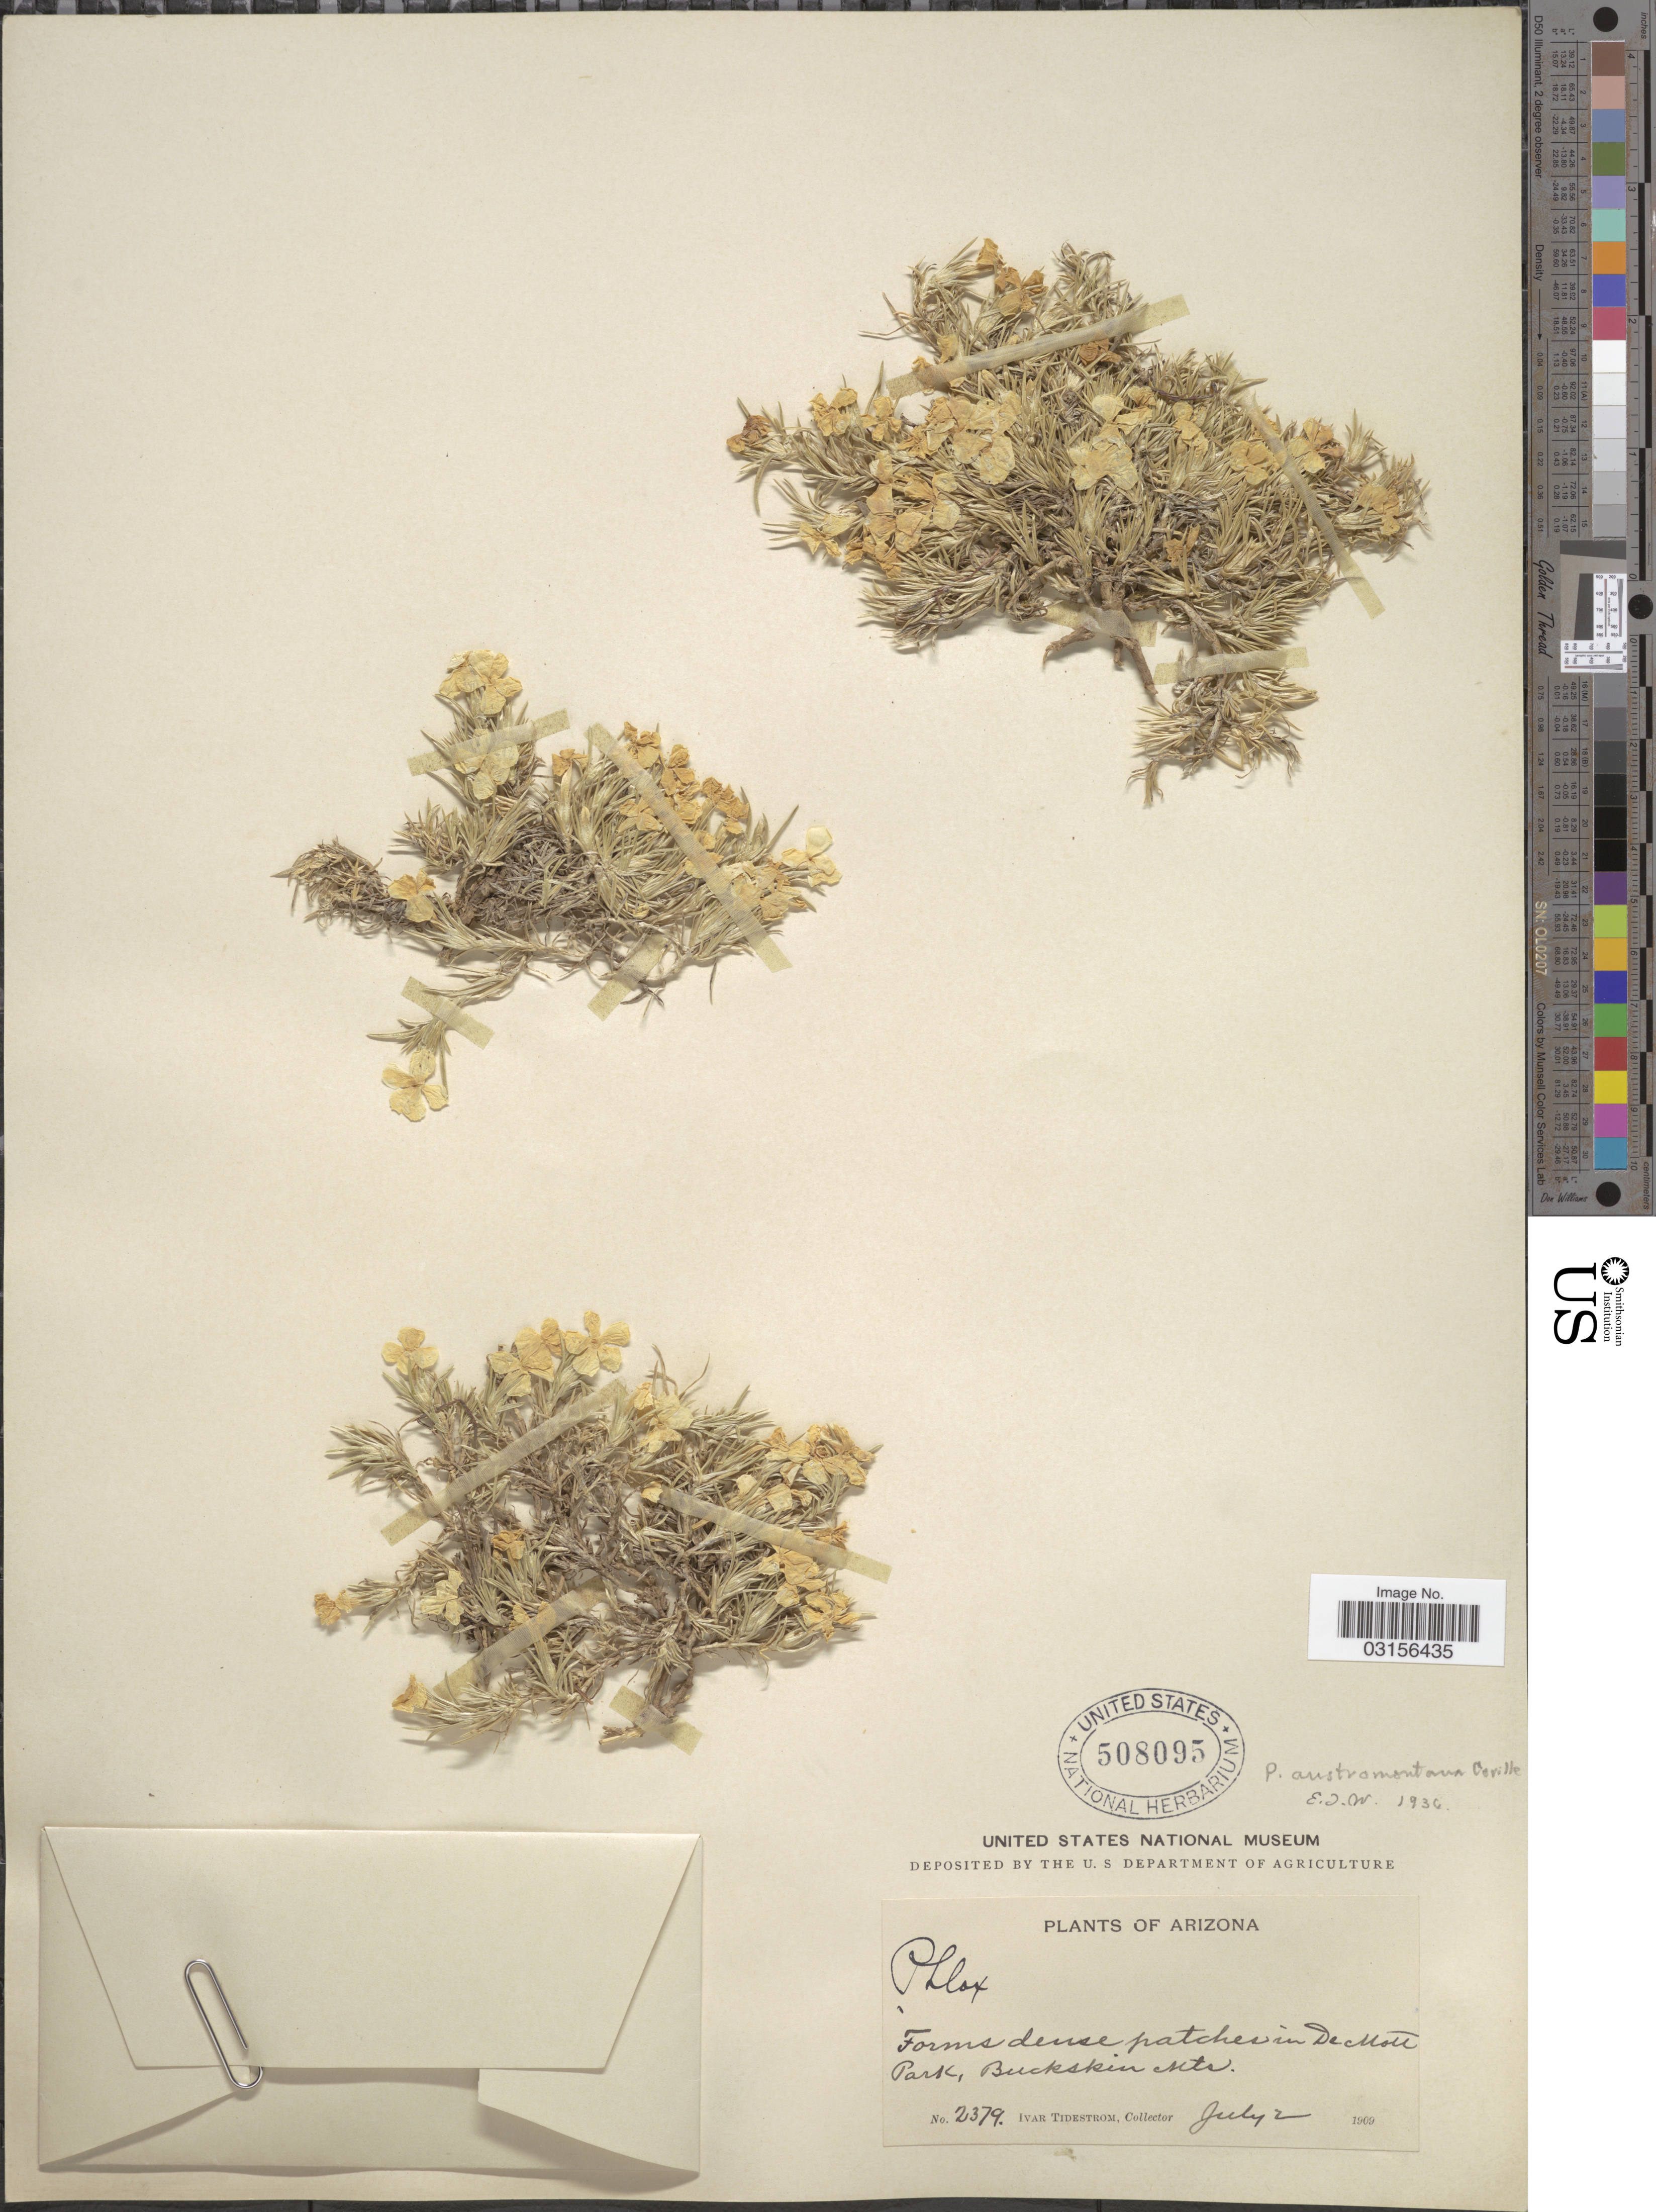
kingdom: Plantae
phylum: Tracheophyta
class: Magnoliopsida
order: Ericales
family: Polemoniaceae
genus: Phlox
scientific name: Phlox austromontana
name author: Coville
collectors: I. F. Tidestrom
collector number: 2379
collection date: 1909-07-02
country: United States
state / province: Arizona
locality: De Mott Park, Buckskin Mts.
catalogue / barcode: US 508095